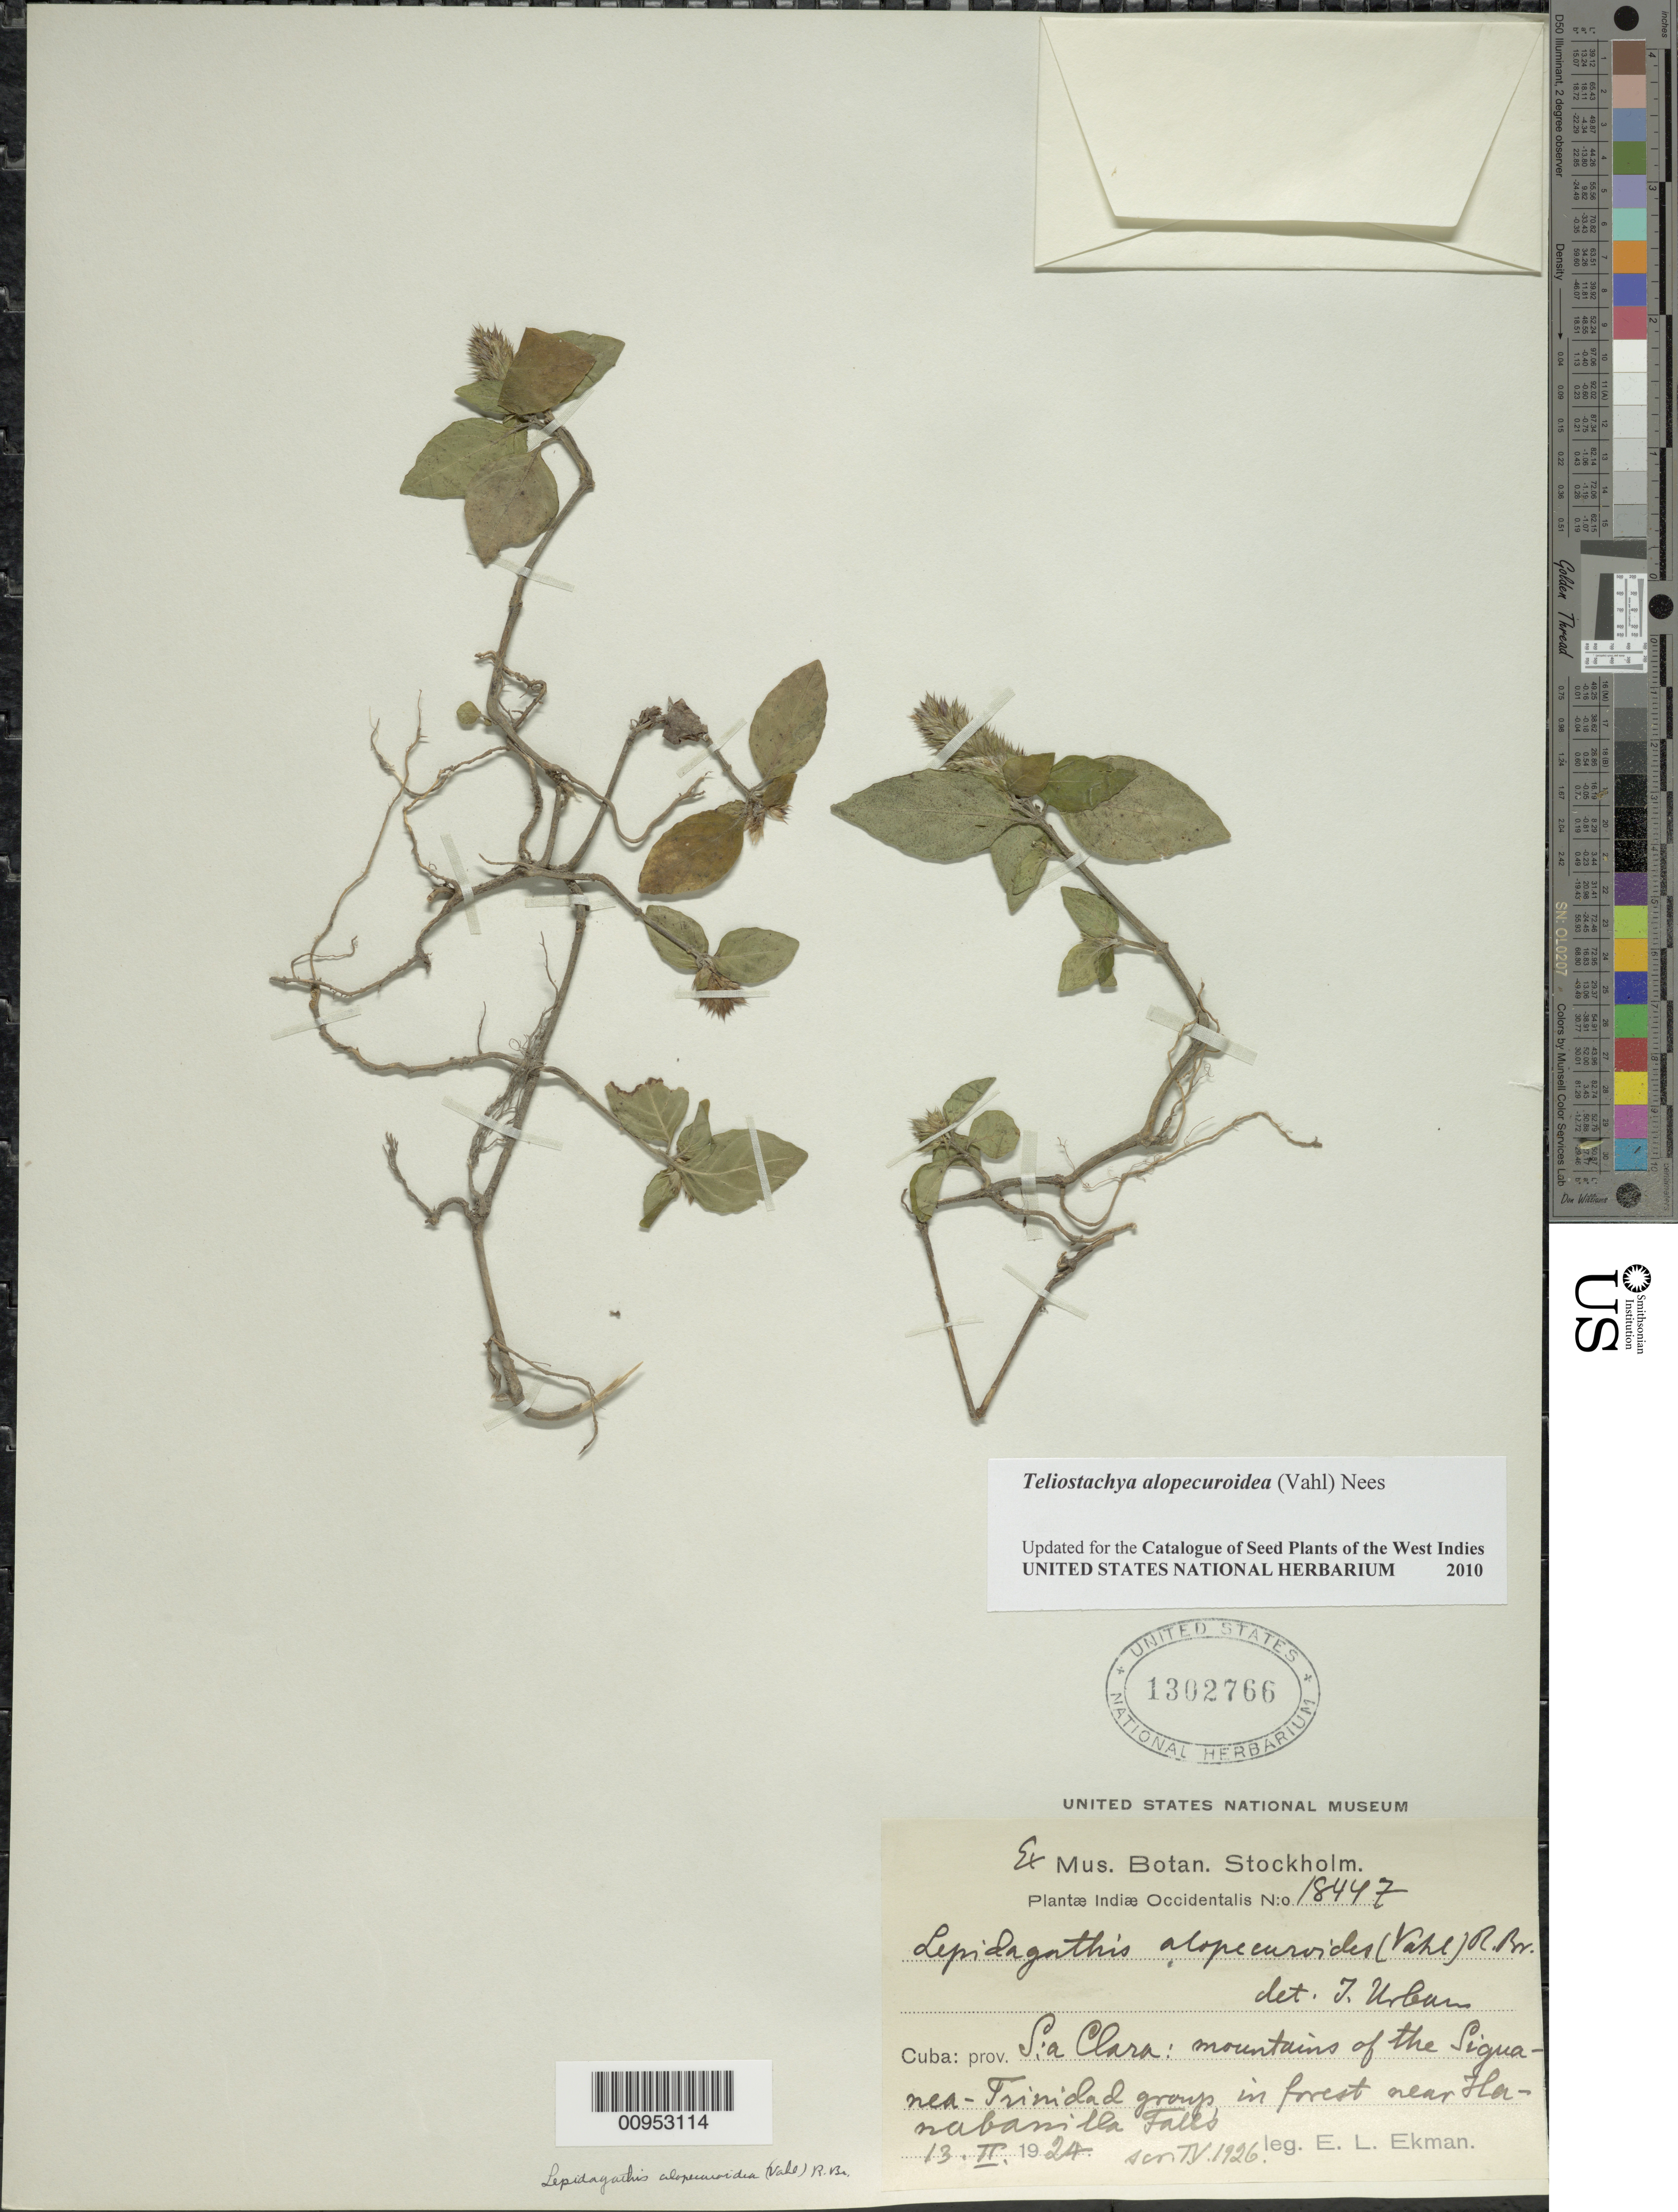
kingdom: Plantae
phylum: Tracheophyta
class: Magnoliopsida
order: Lamiales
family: Acanthaceae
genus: Teliostachya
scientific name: Teliostachya alopecuroidea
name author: (Vahl) Nees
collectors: E. L. Ekman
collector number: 18447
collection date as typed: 13 Feb 1924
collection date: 1924-02-13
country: Cuba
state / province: Santa Clara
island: Cuba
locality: Mountains of the Siguanéa-Trinidad group, near Hernabanilla Falls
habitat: In forest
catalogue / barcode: US 1302766